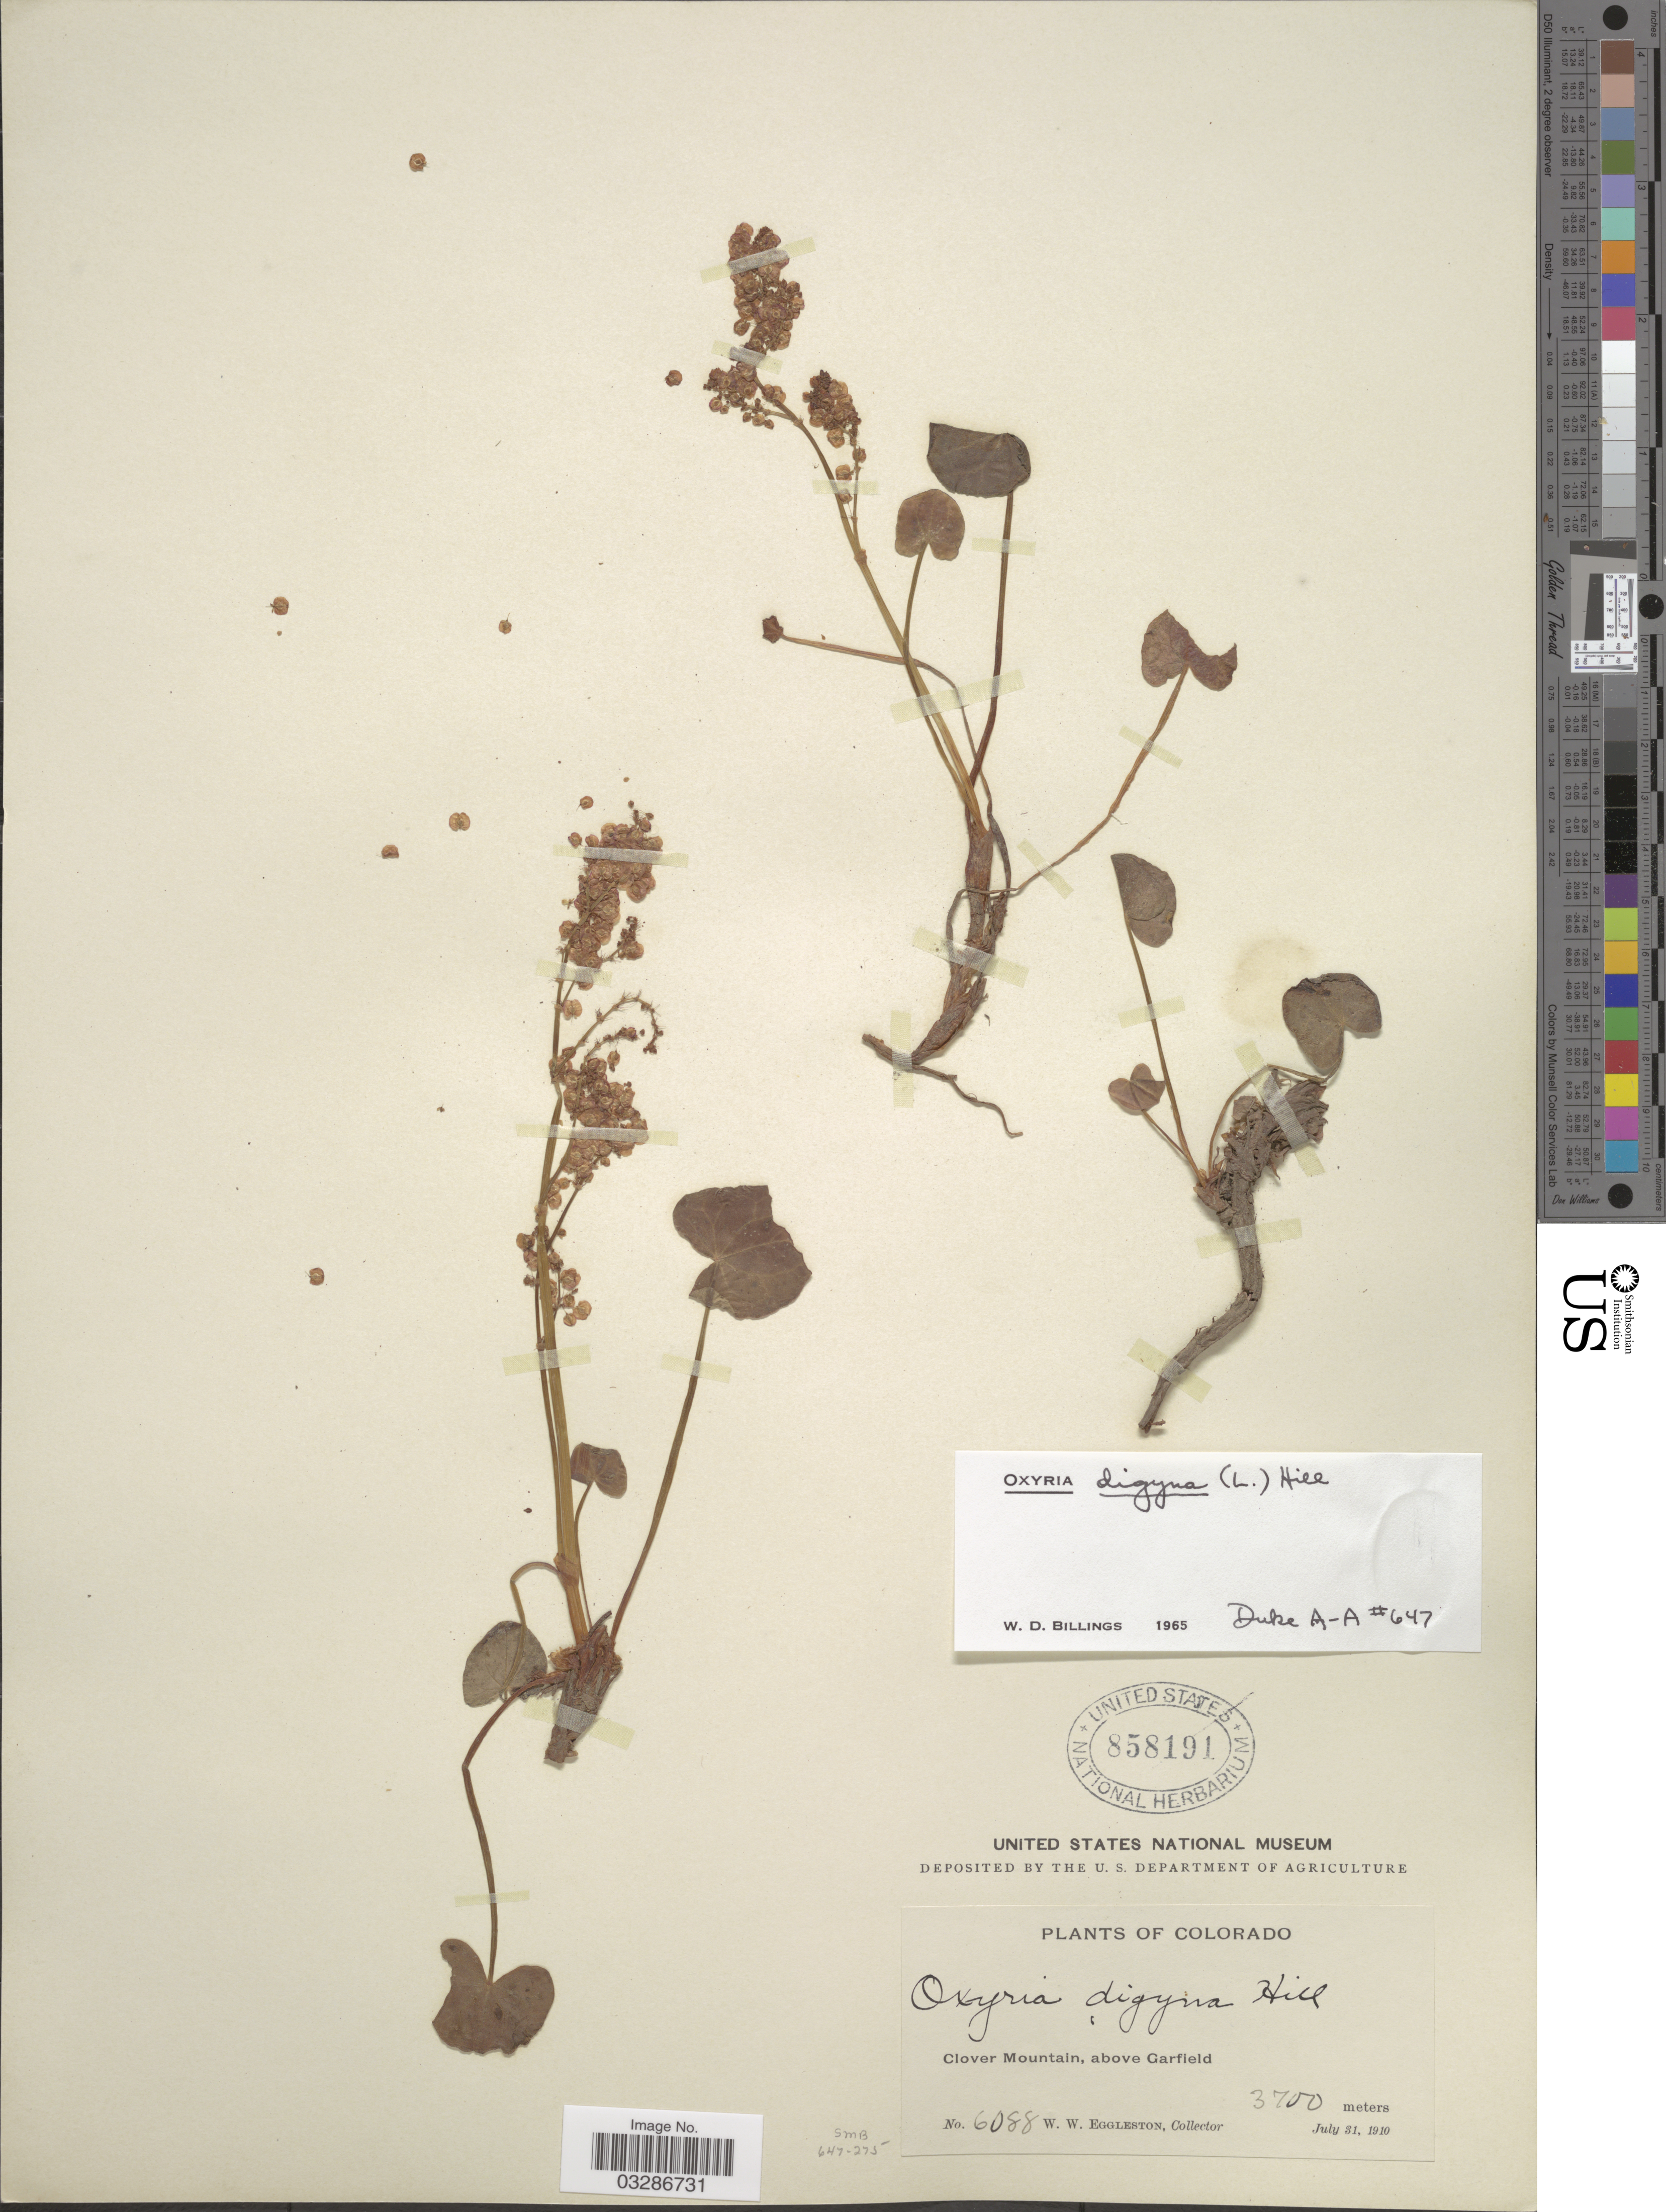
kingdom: Plantae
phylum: Tracheophyta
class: Magnoliopsida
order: Caryophyllales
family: Polygonaceae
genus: Oxyria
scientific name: Oxyria digyna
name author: (L.) Hill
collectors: W. W. Eggleston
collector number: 6088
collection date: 1910-07-31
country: United States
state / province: Colorado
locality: Clover Mountain, above Garfield.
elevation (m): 3700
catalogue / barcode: US 858191